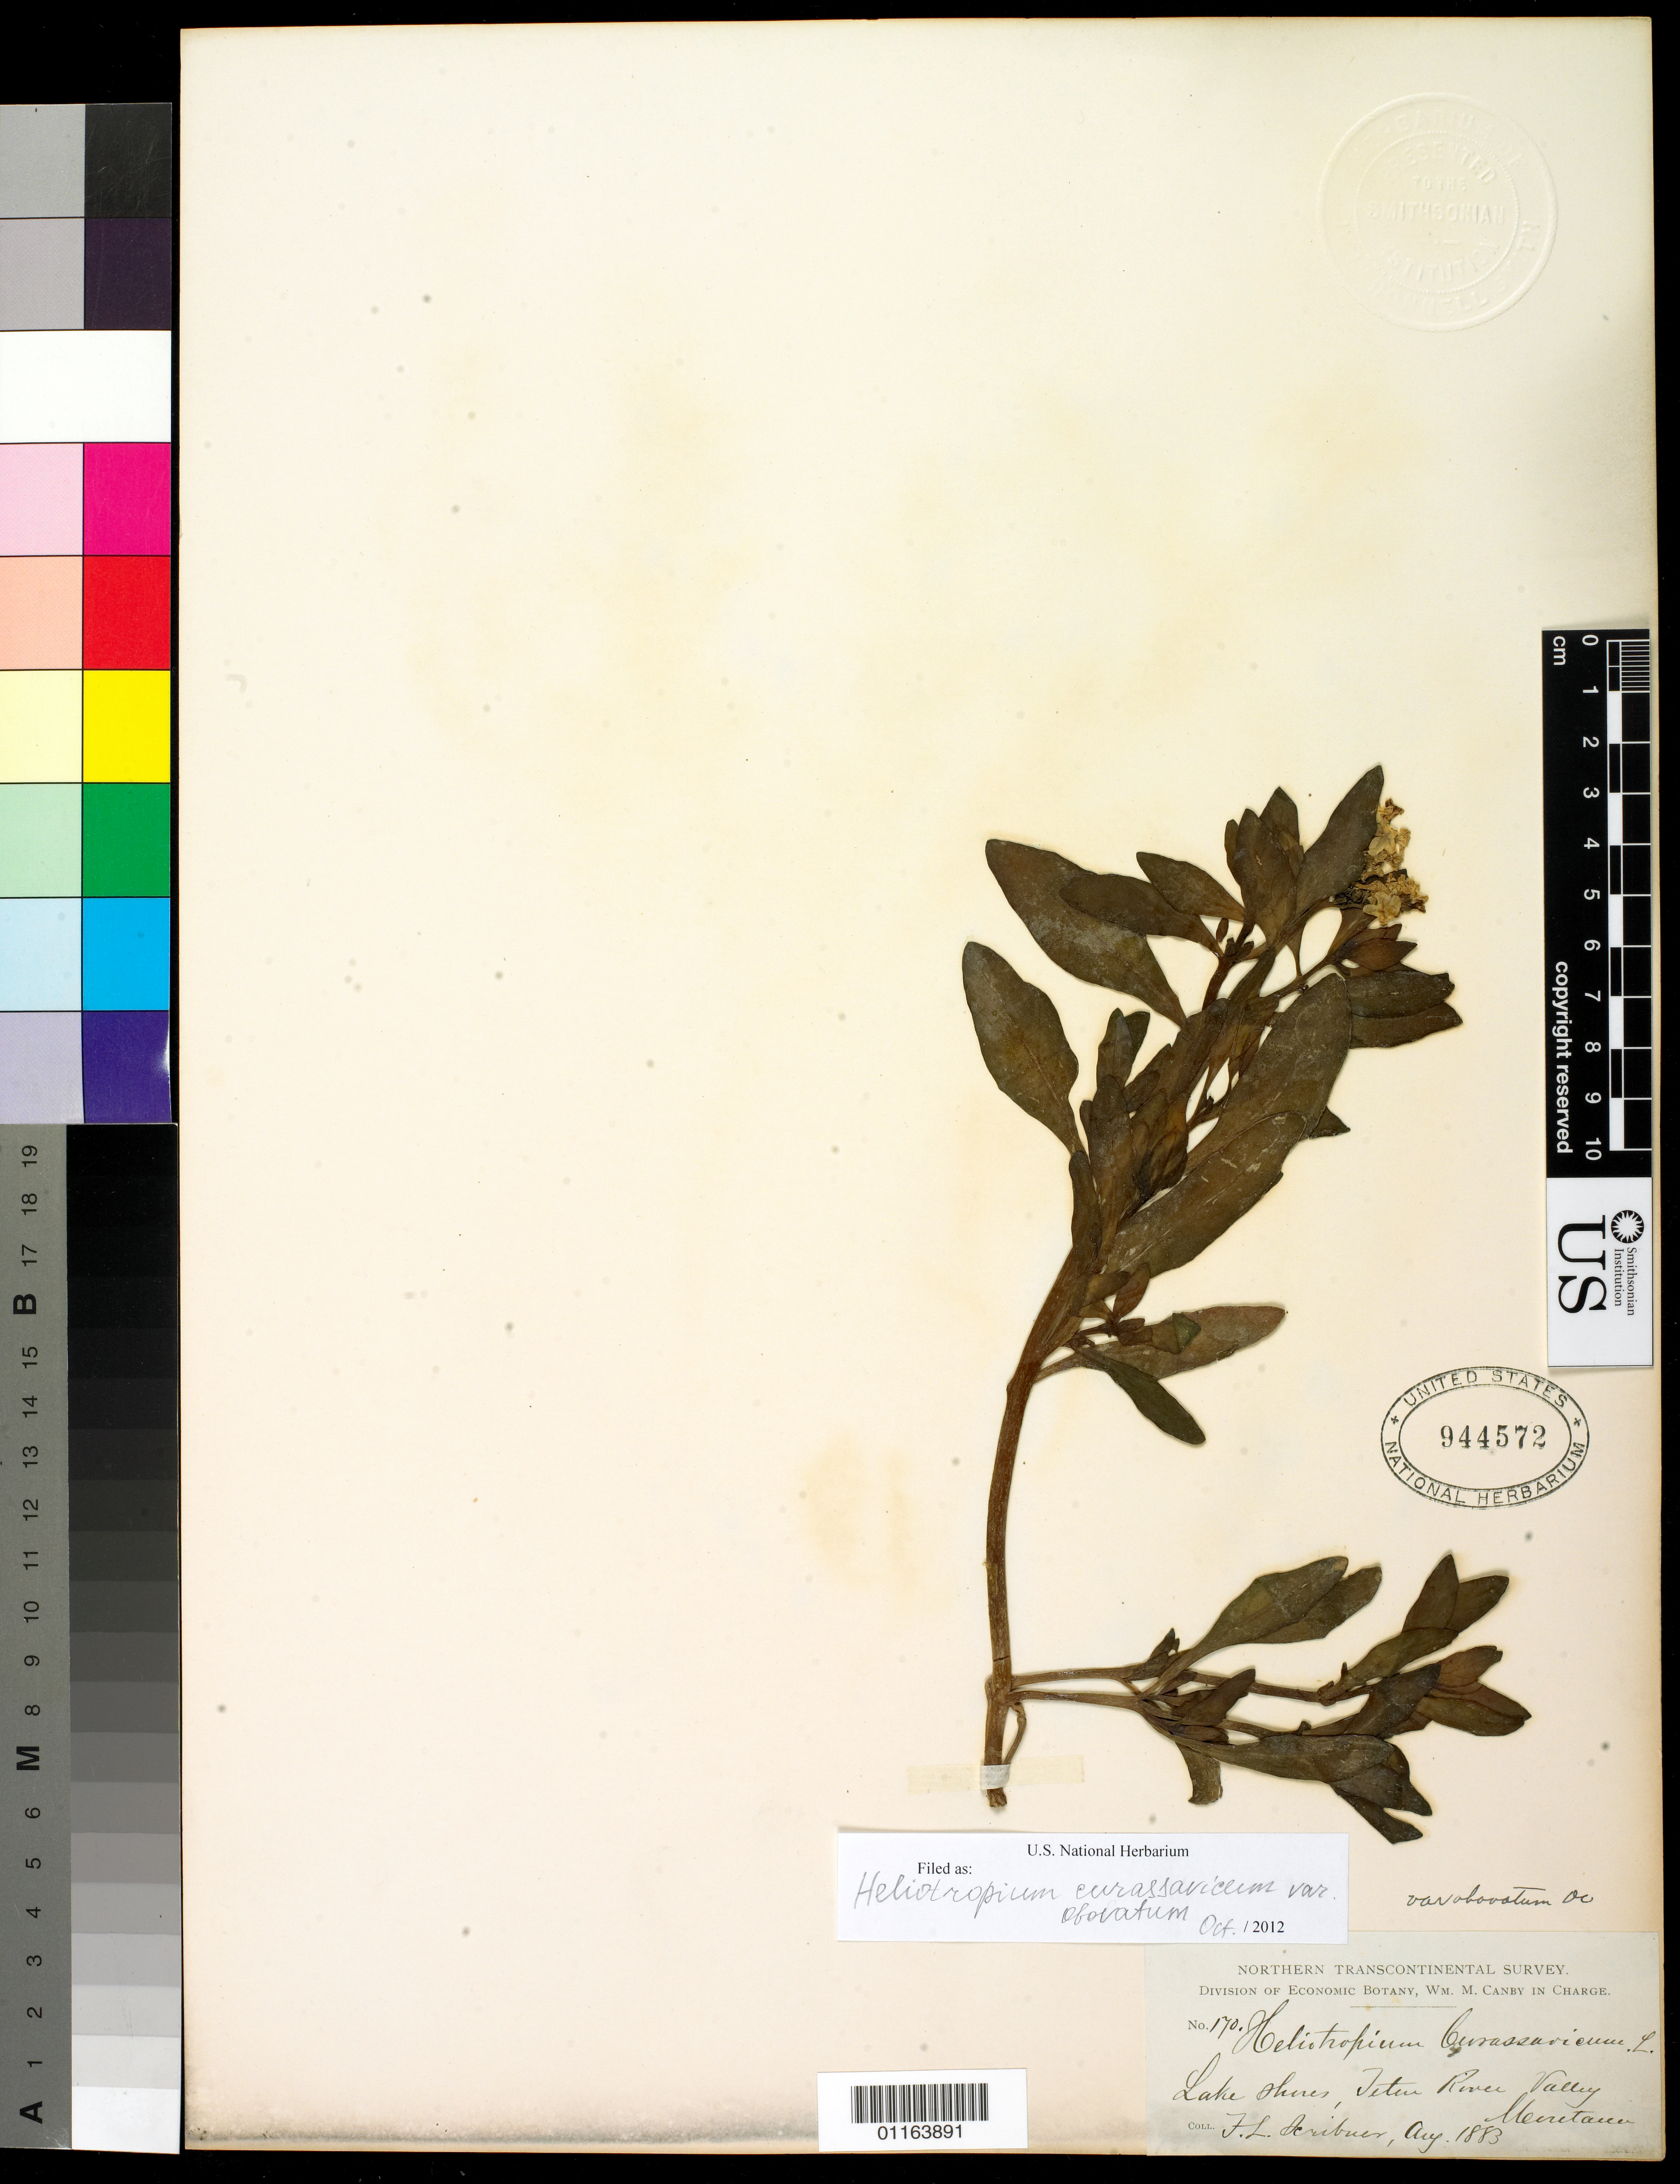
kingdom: Plantae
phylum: Tracheophyta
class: Magnoliopsida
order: Boraginales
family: Heliotropiaceae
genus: Heliotropium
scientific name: Heliotropium curassavicum subsp. obovatum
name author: (DC.) Á. Löve & D. Löve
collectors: F. L. Scribner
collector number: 170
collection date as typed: Aug 1883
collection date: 1883-08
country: United States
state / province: Montana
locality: Lake [shoes], Teton River Valley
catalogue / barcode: US 944572